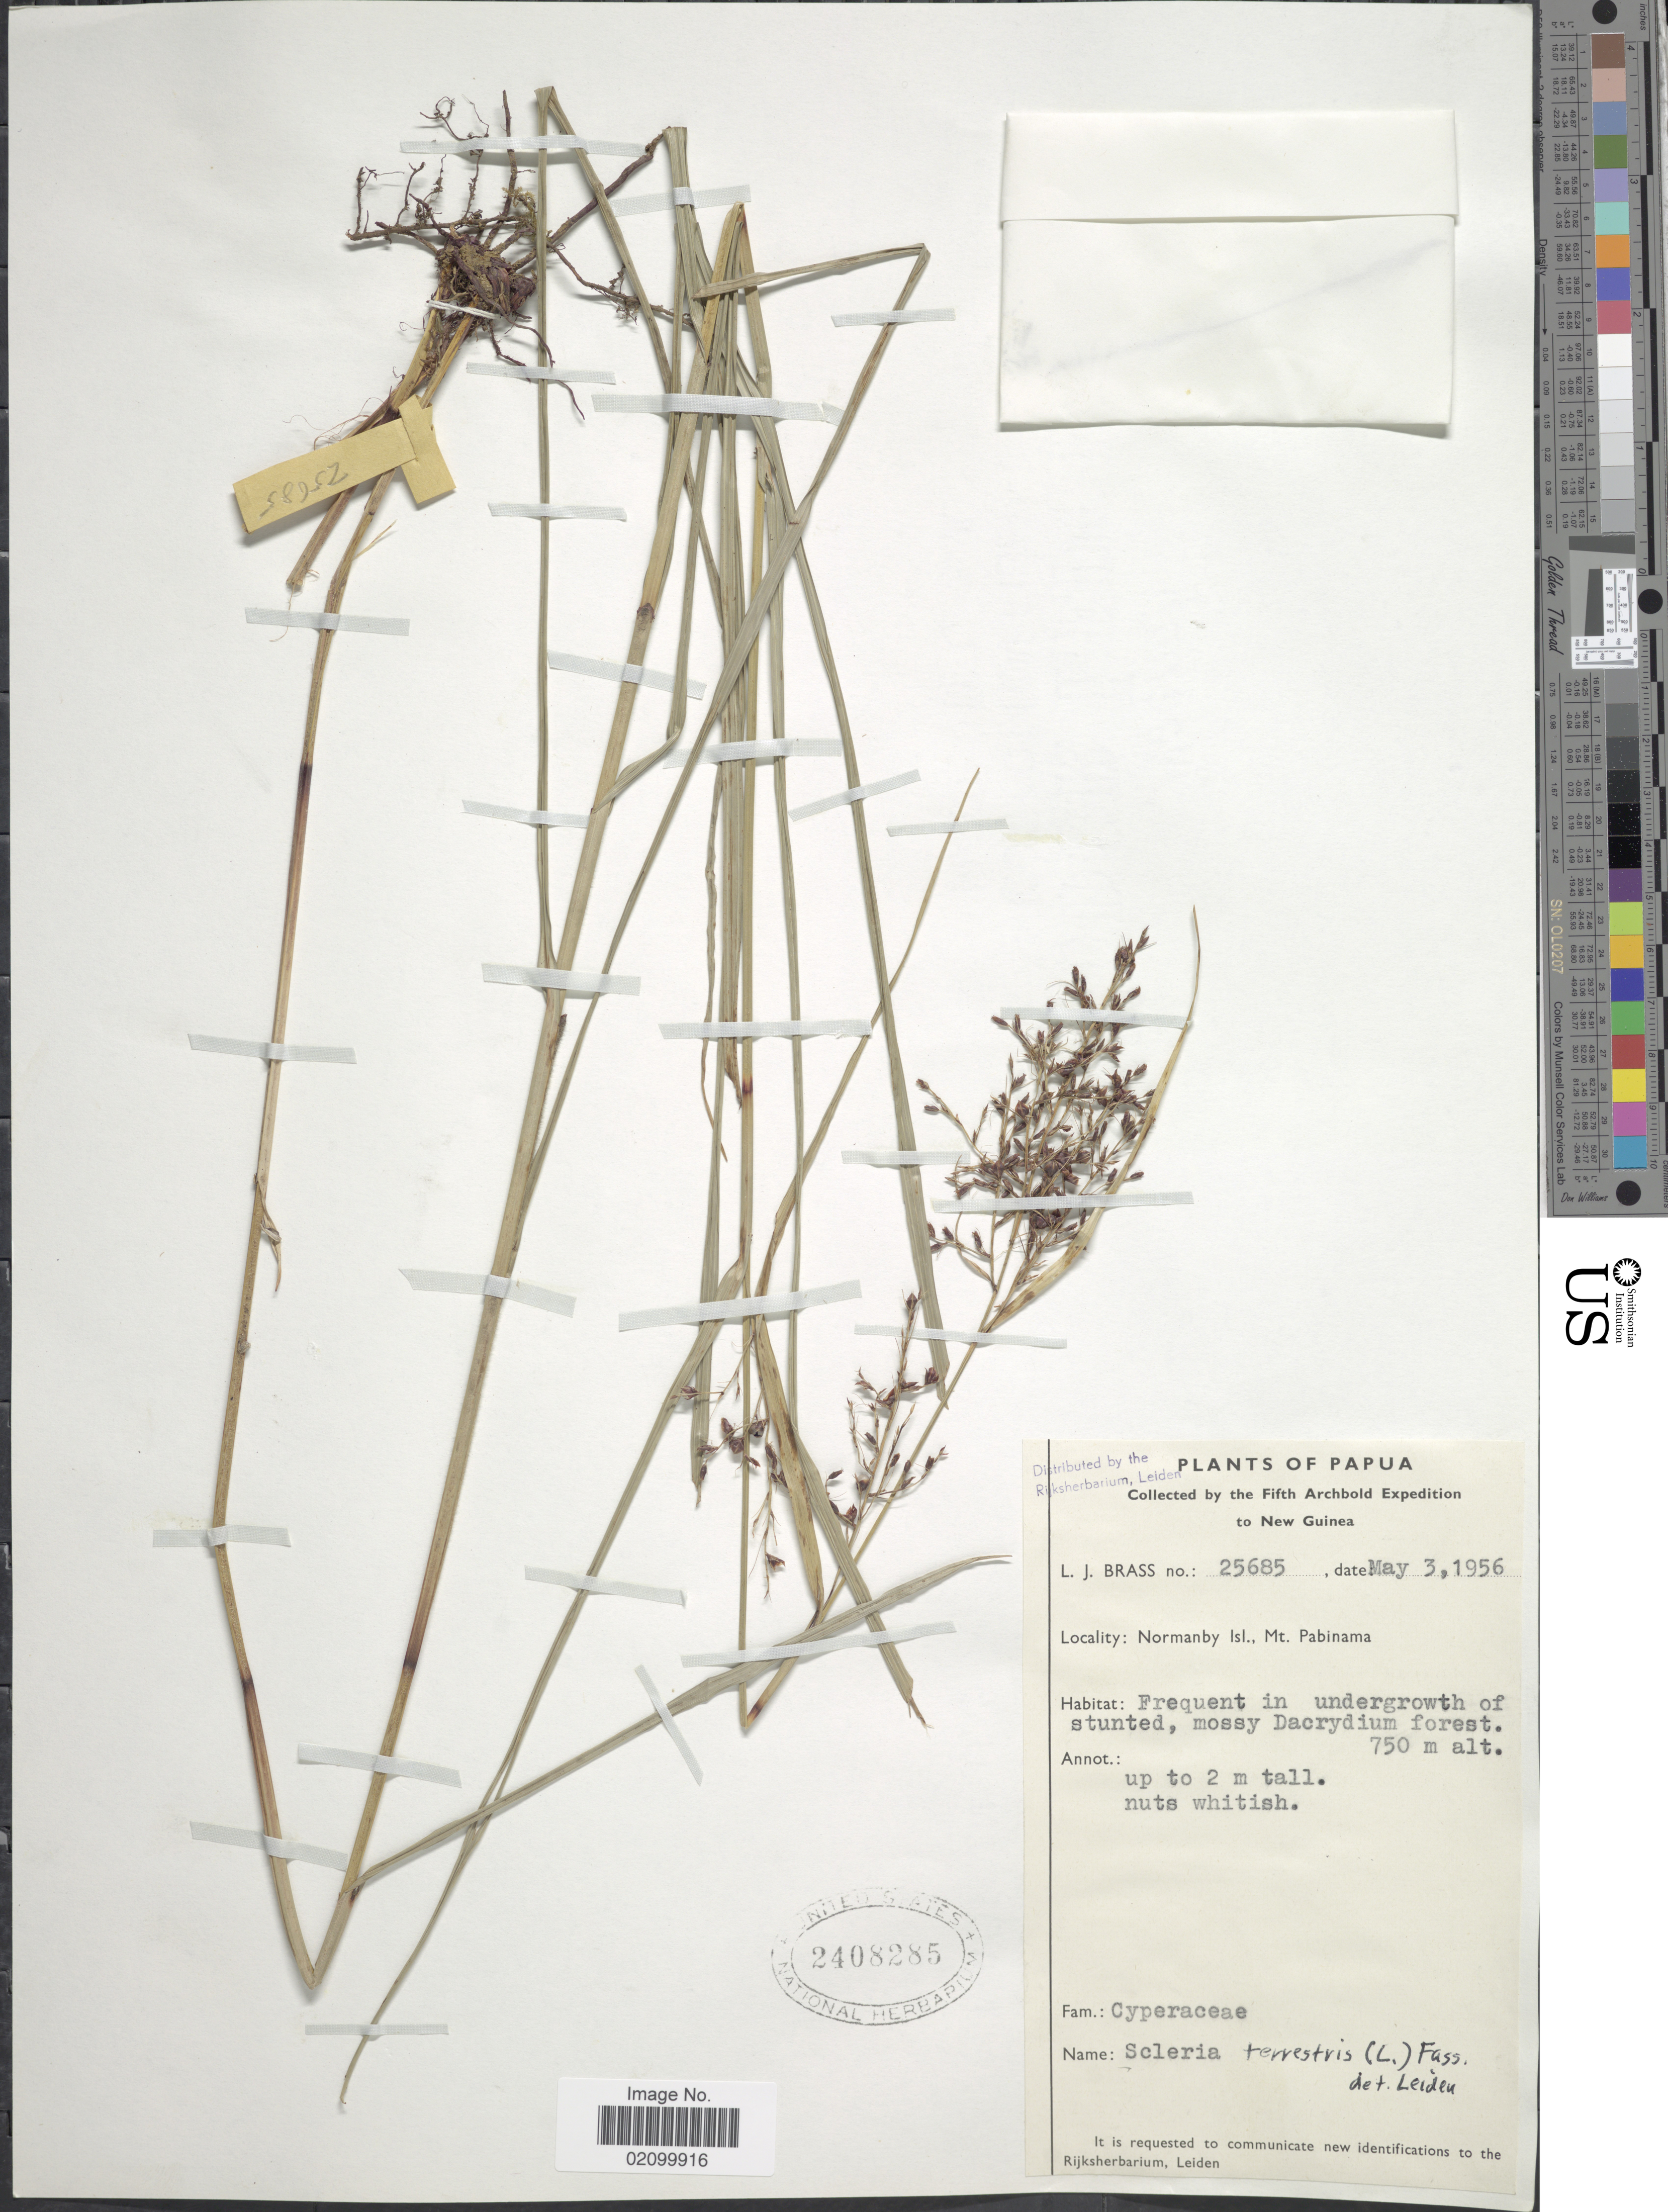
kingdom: Plantae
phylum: Tracheophyta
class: Liliopsida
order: Poales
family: Cyperaceae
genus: Scleria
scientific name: Scleria terrestris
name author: (L.) Fassett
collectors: L. J. Brass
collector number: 25685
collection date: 1956-05-03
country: Papua New Guinea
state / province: Milne Bay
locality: Papua, Normanby Isl., Mt. Pabinama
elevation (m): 750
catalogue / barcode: US 2408285